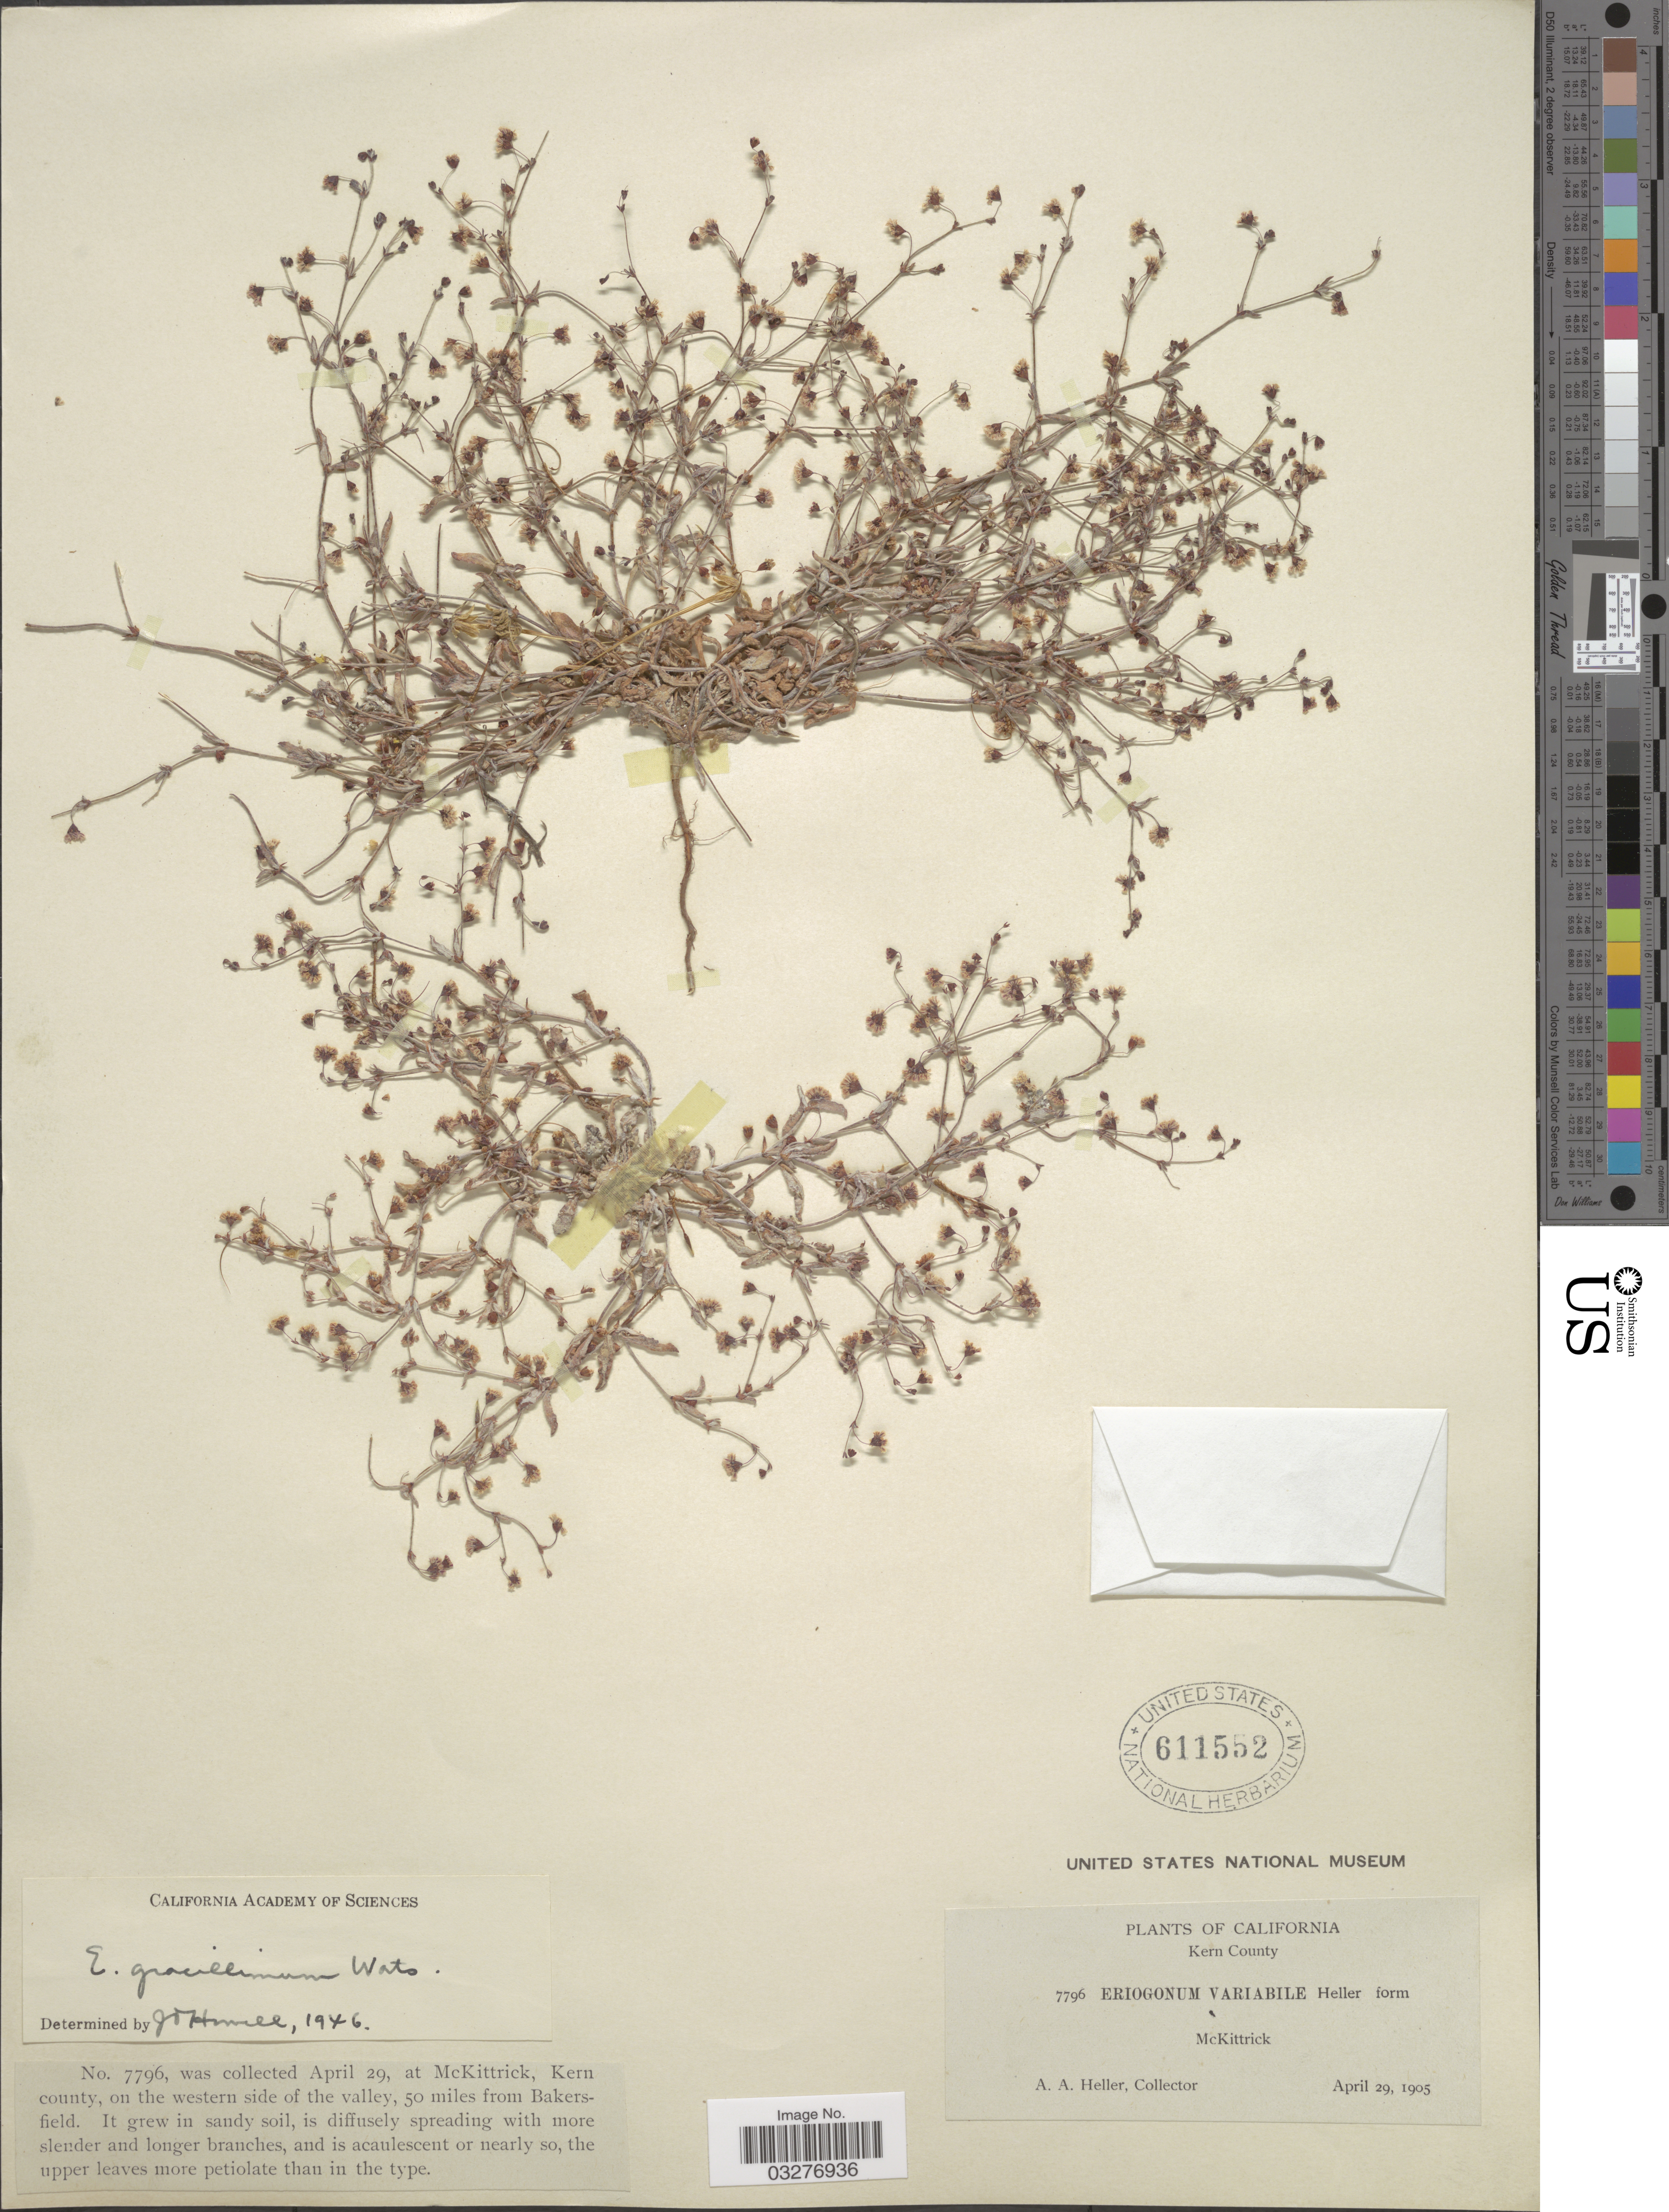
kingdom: Plantae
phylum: Tracheophyta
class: Magnoliopsida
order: Caryophyllales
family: Polygonaceae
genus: Eriogonum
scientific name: Eriogonum gracillimum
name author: S. Watson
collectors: A. A. Heller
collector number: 7796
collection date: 1905-04-29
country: United States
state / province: California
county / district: Kern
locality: At McKittrick, Kern County, on the western side of the valley, 50 miles from Bakersfield.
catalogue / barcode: US 611552